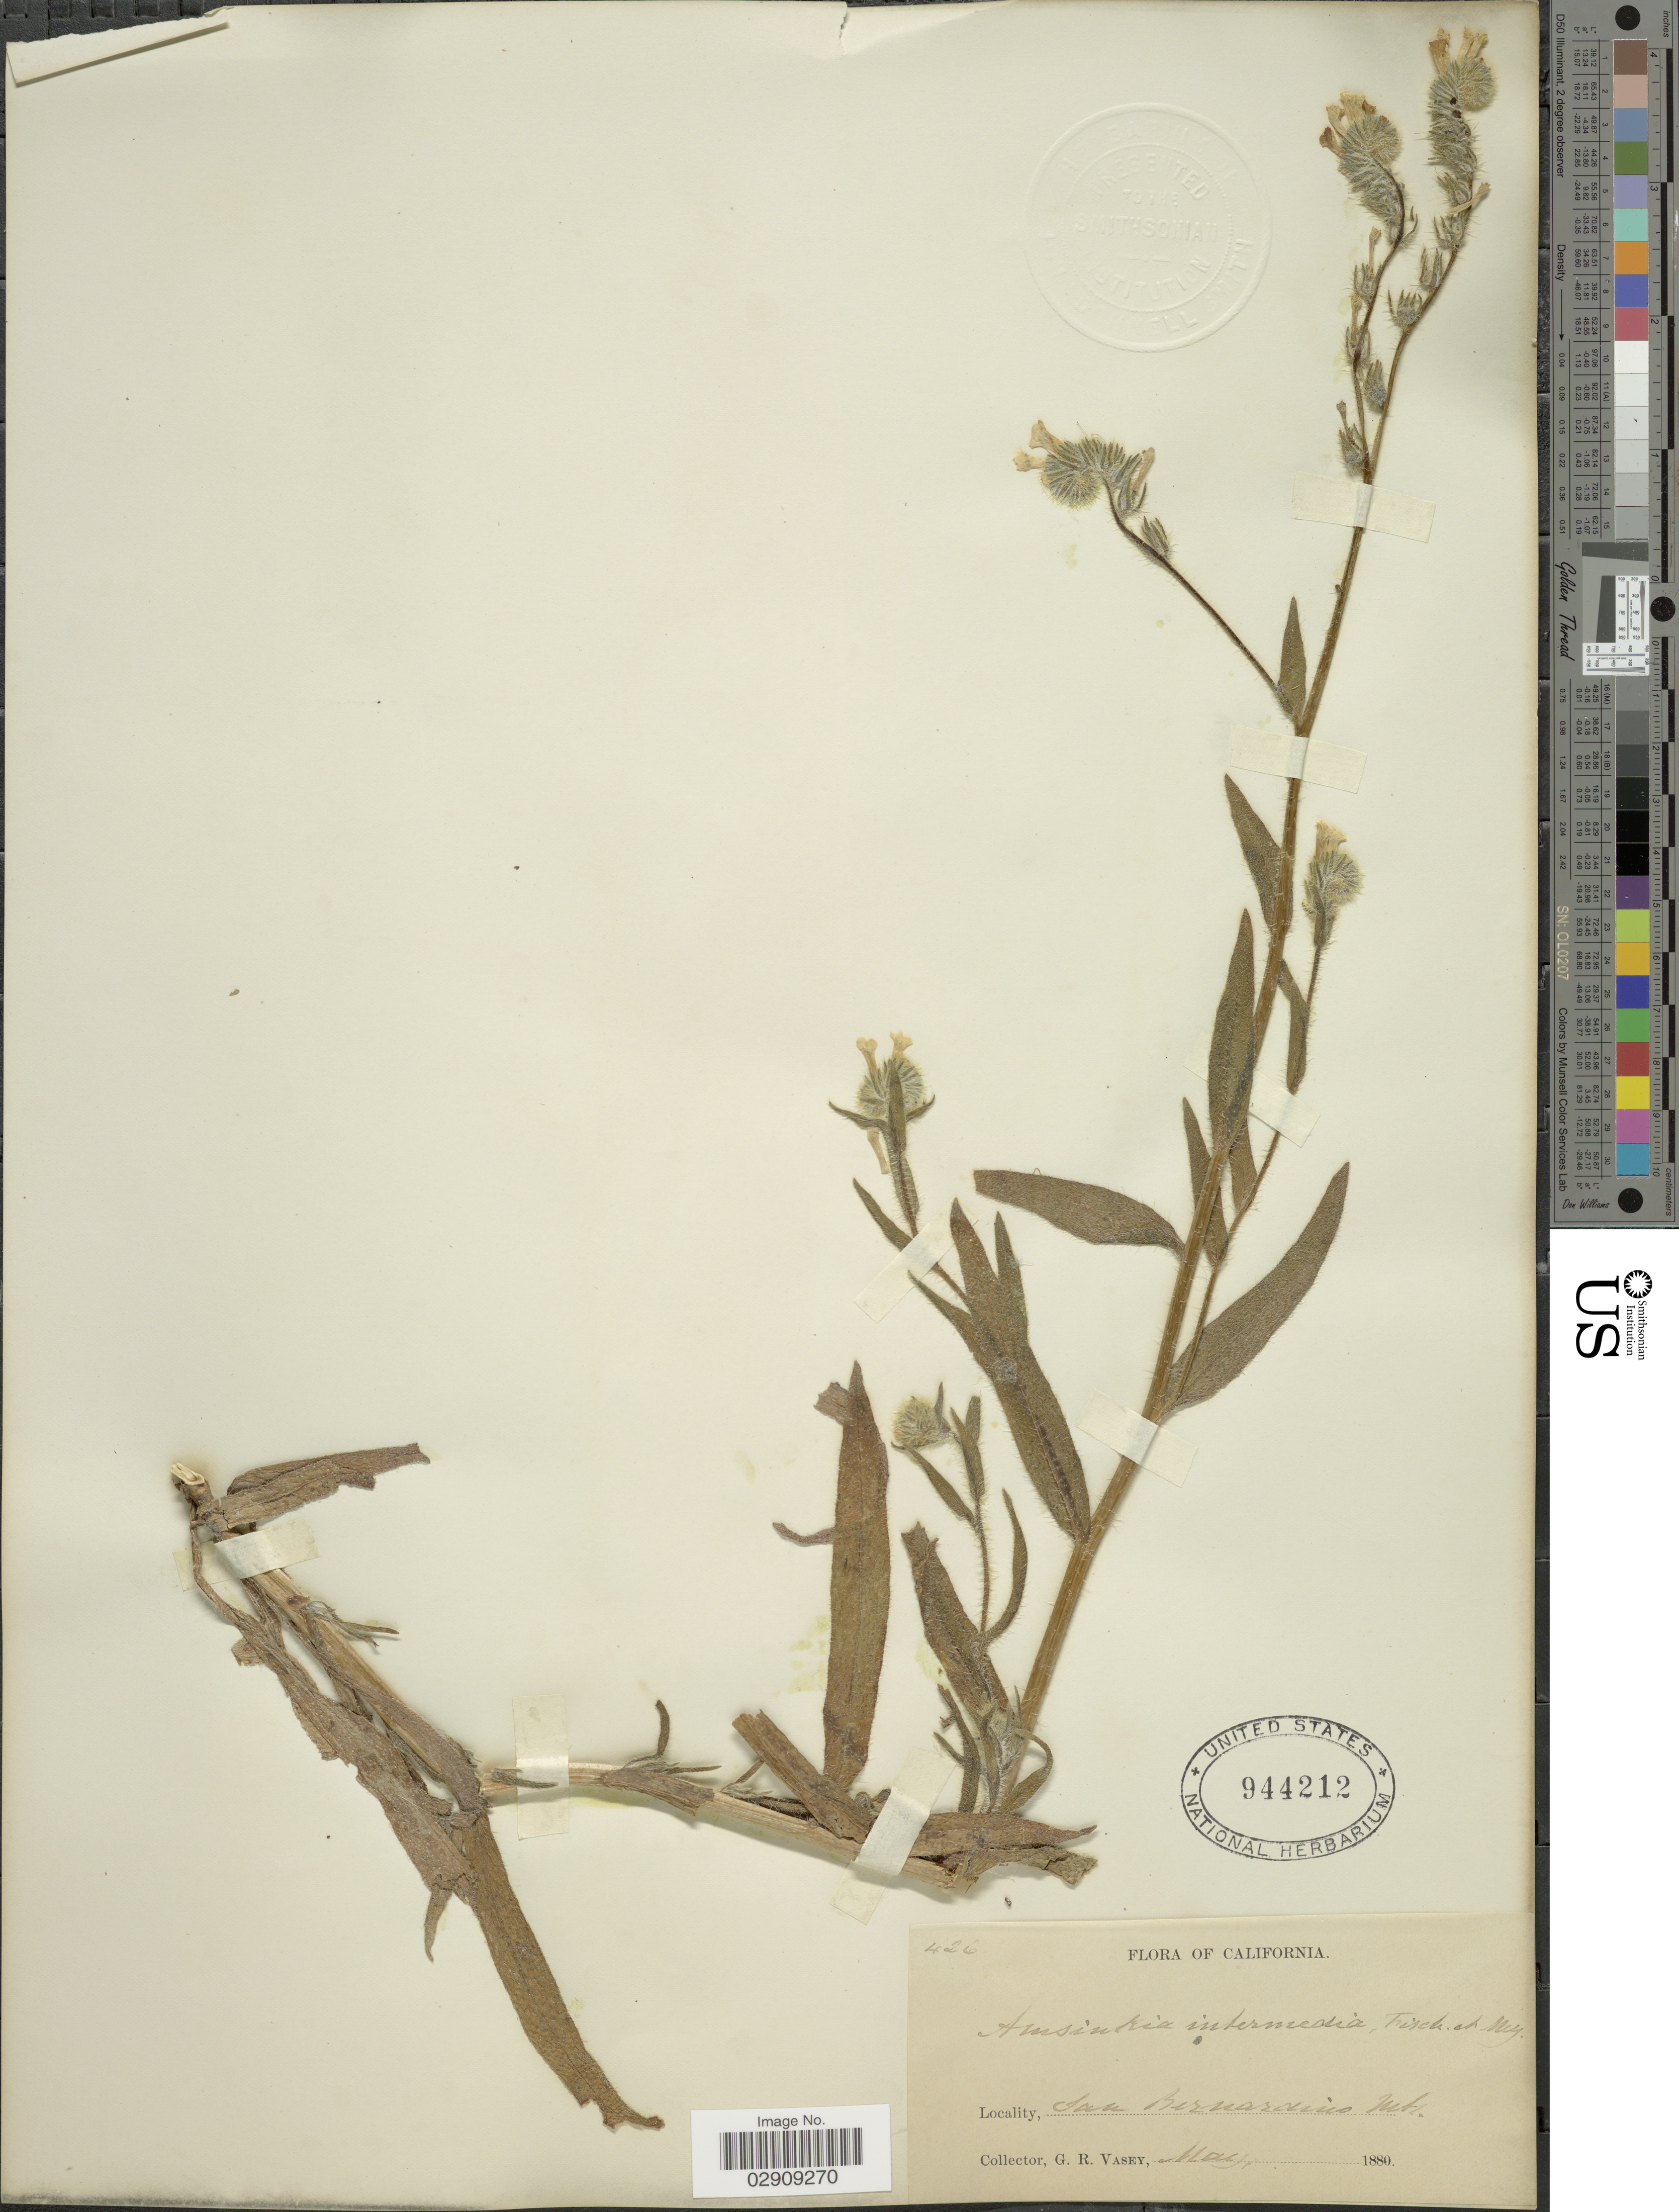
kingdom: Plantae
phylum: Tracheophyta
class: Magnoliopsida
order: Boraginales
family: Boraginaceae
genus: Amsinckia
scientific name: Amsinckia menziesii var. intermedia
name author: (Fisch. & C.A. Mey.) Ganders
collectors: G. R. Vasey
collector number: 426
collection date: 1880-05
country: United States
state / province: California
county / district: San Bernardino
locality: San Bernardino Mts.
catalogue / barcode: US 944212